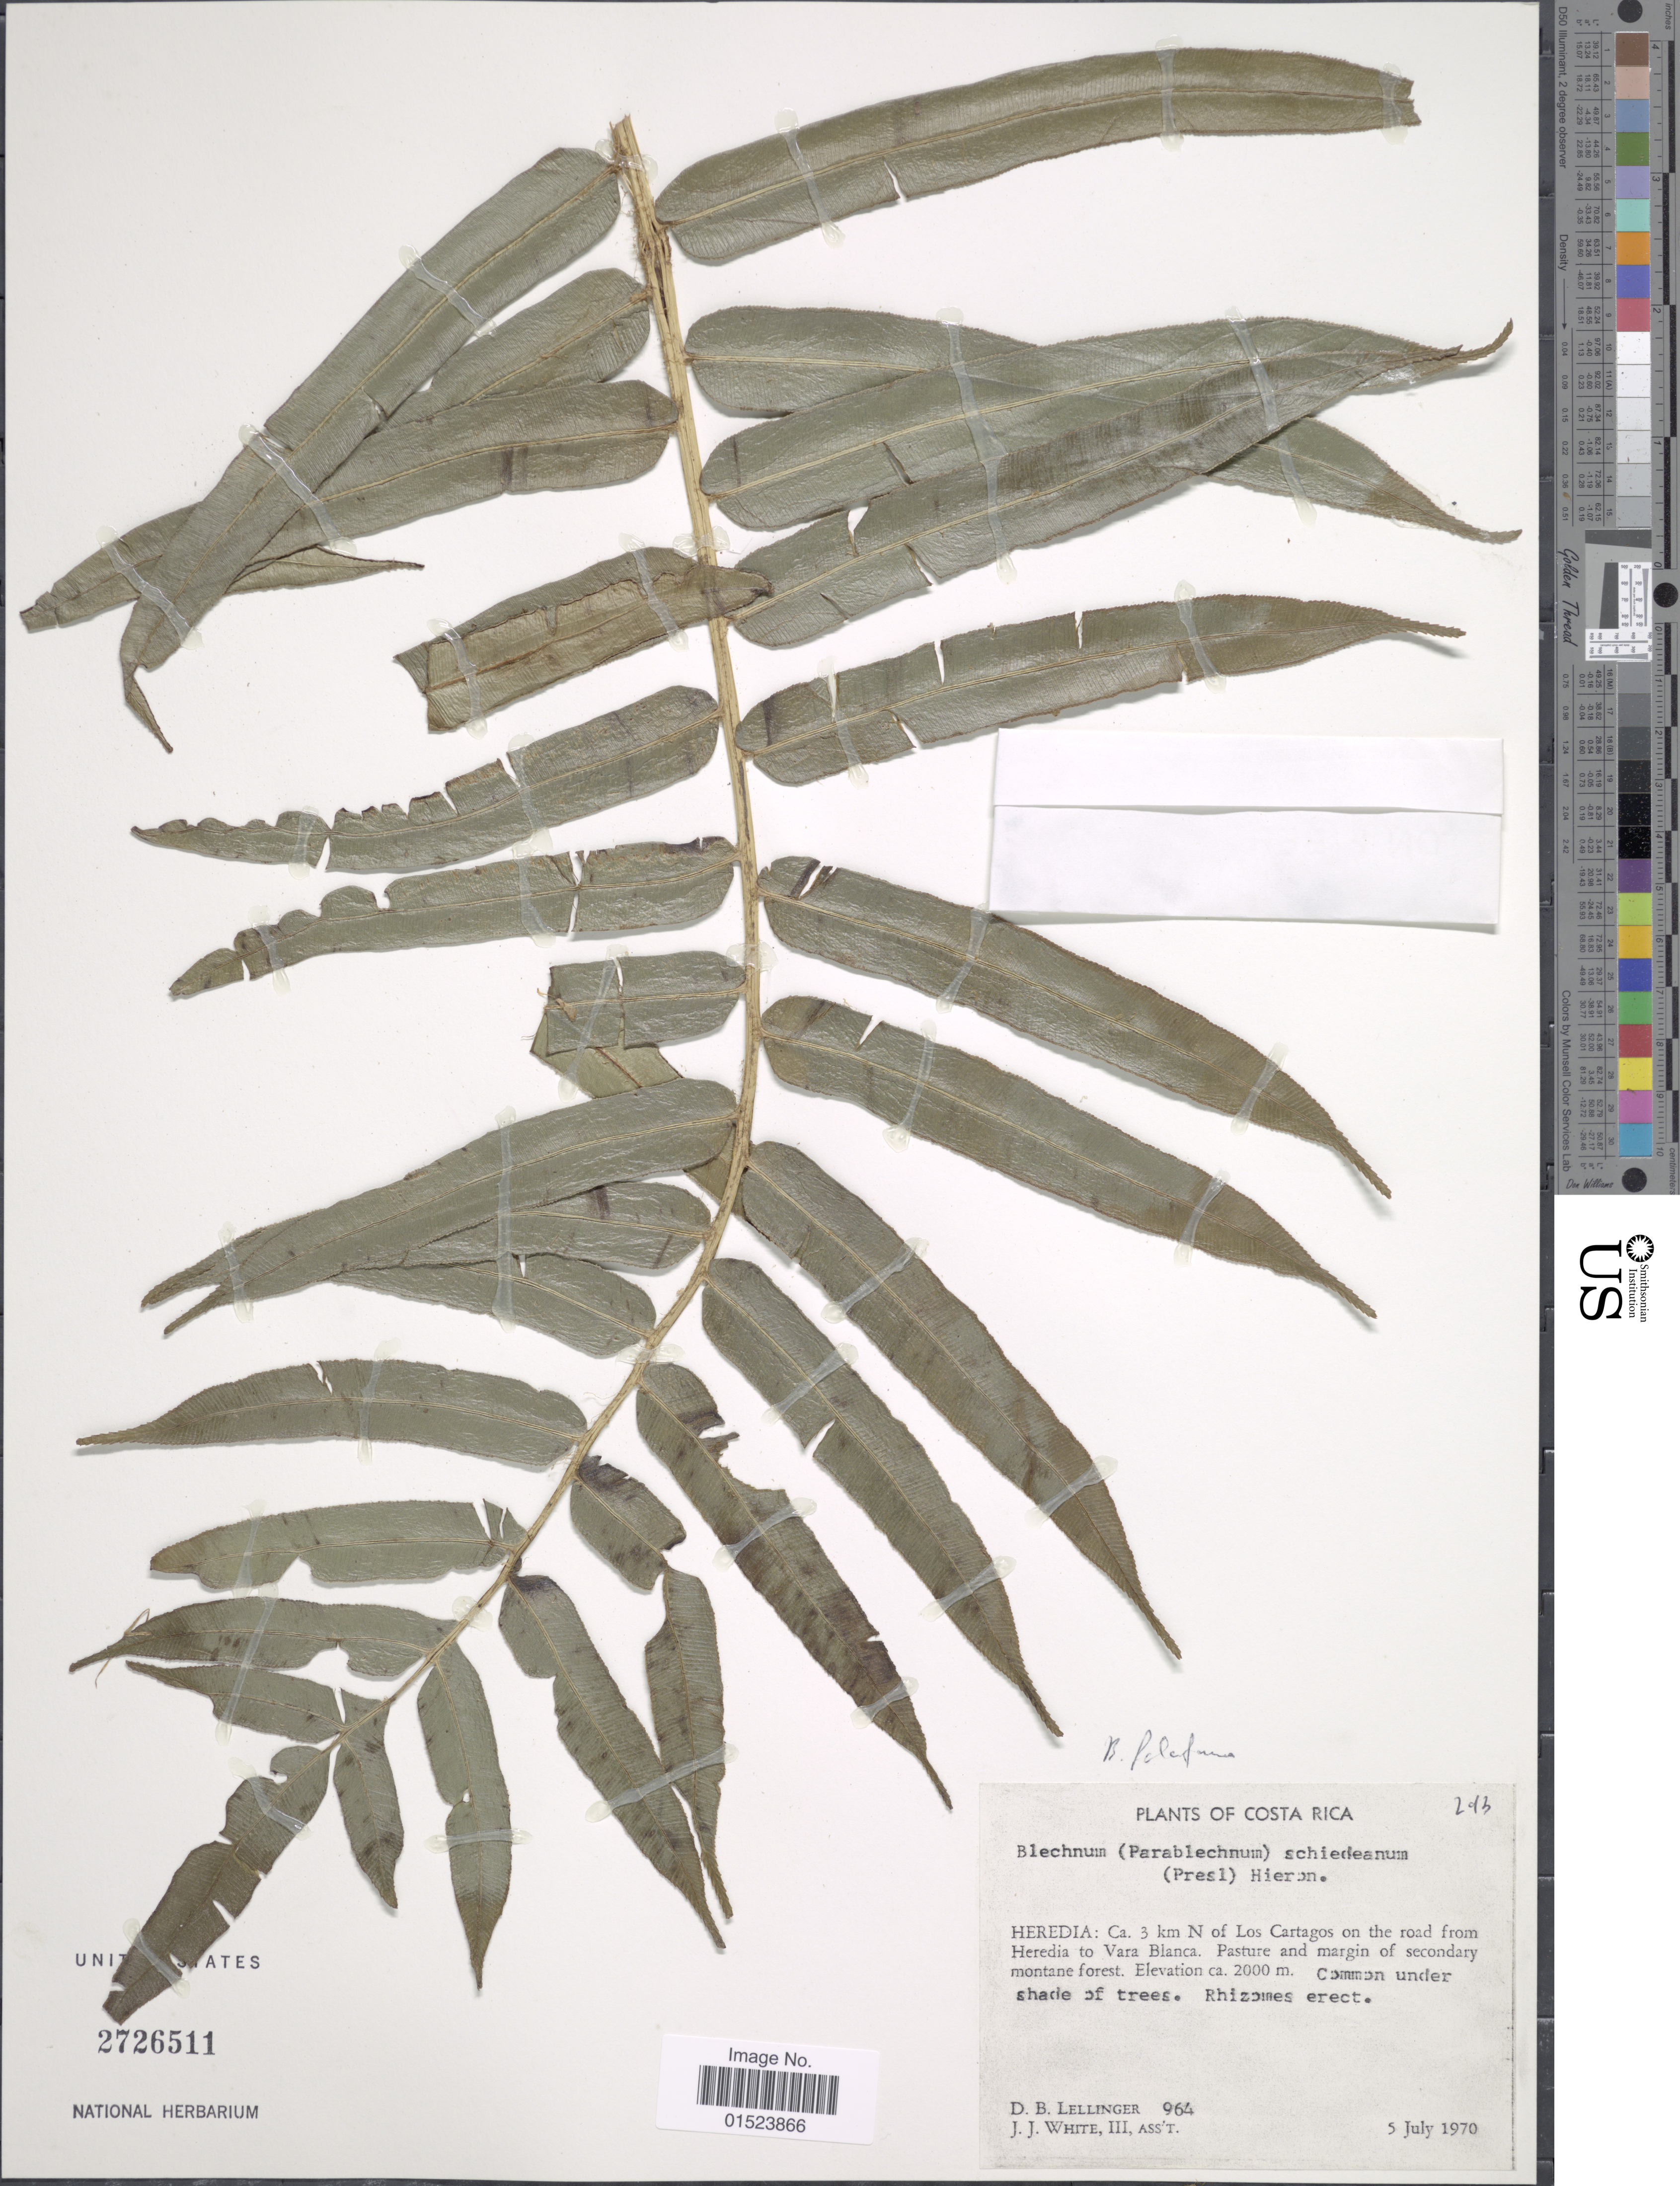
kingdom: Plantae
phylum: Tracheophyta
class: Polypodiopsida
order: Polypodiales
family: Blechnaceae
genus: Blechnum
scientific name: Blechnum falciforme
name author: (Liebm.) C. Chr.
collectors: D. B. Lellinger & J. J. White III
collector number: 964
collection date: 1970-07-05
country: Costa Rica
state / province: Heredia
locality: Ca. 3 km N of Los Cartagos on the road from Heredia to Vara Blanca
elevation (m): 2000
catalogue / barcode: US 2726511